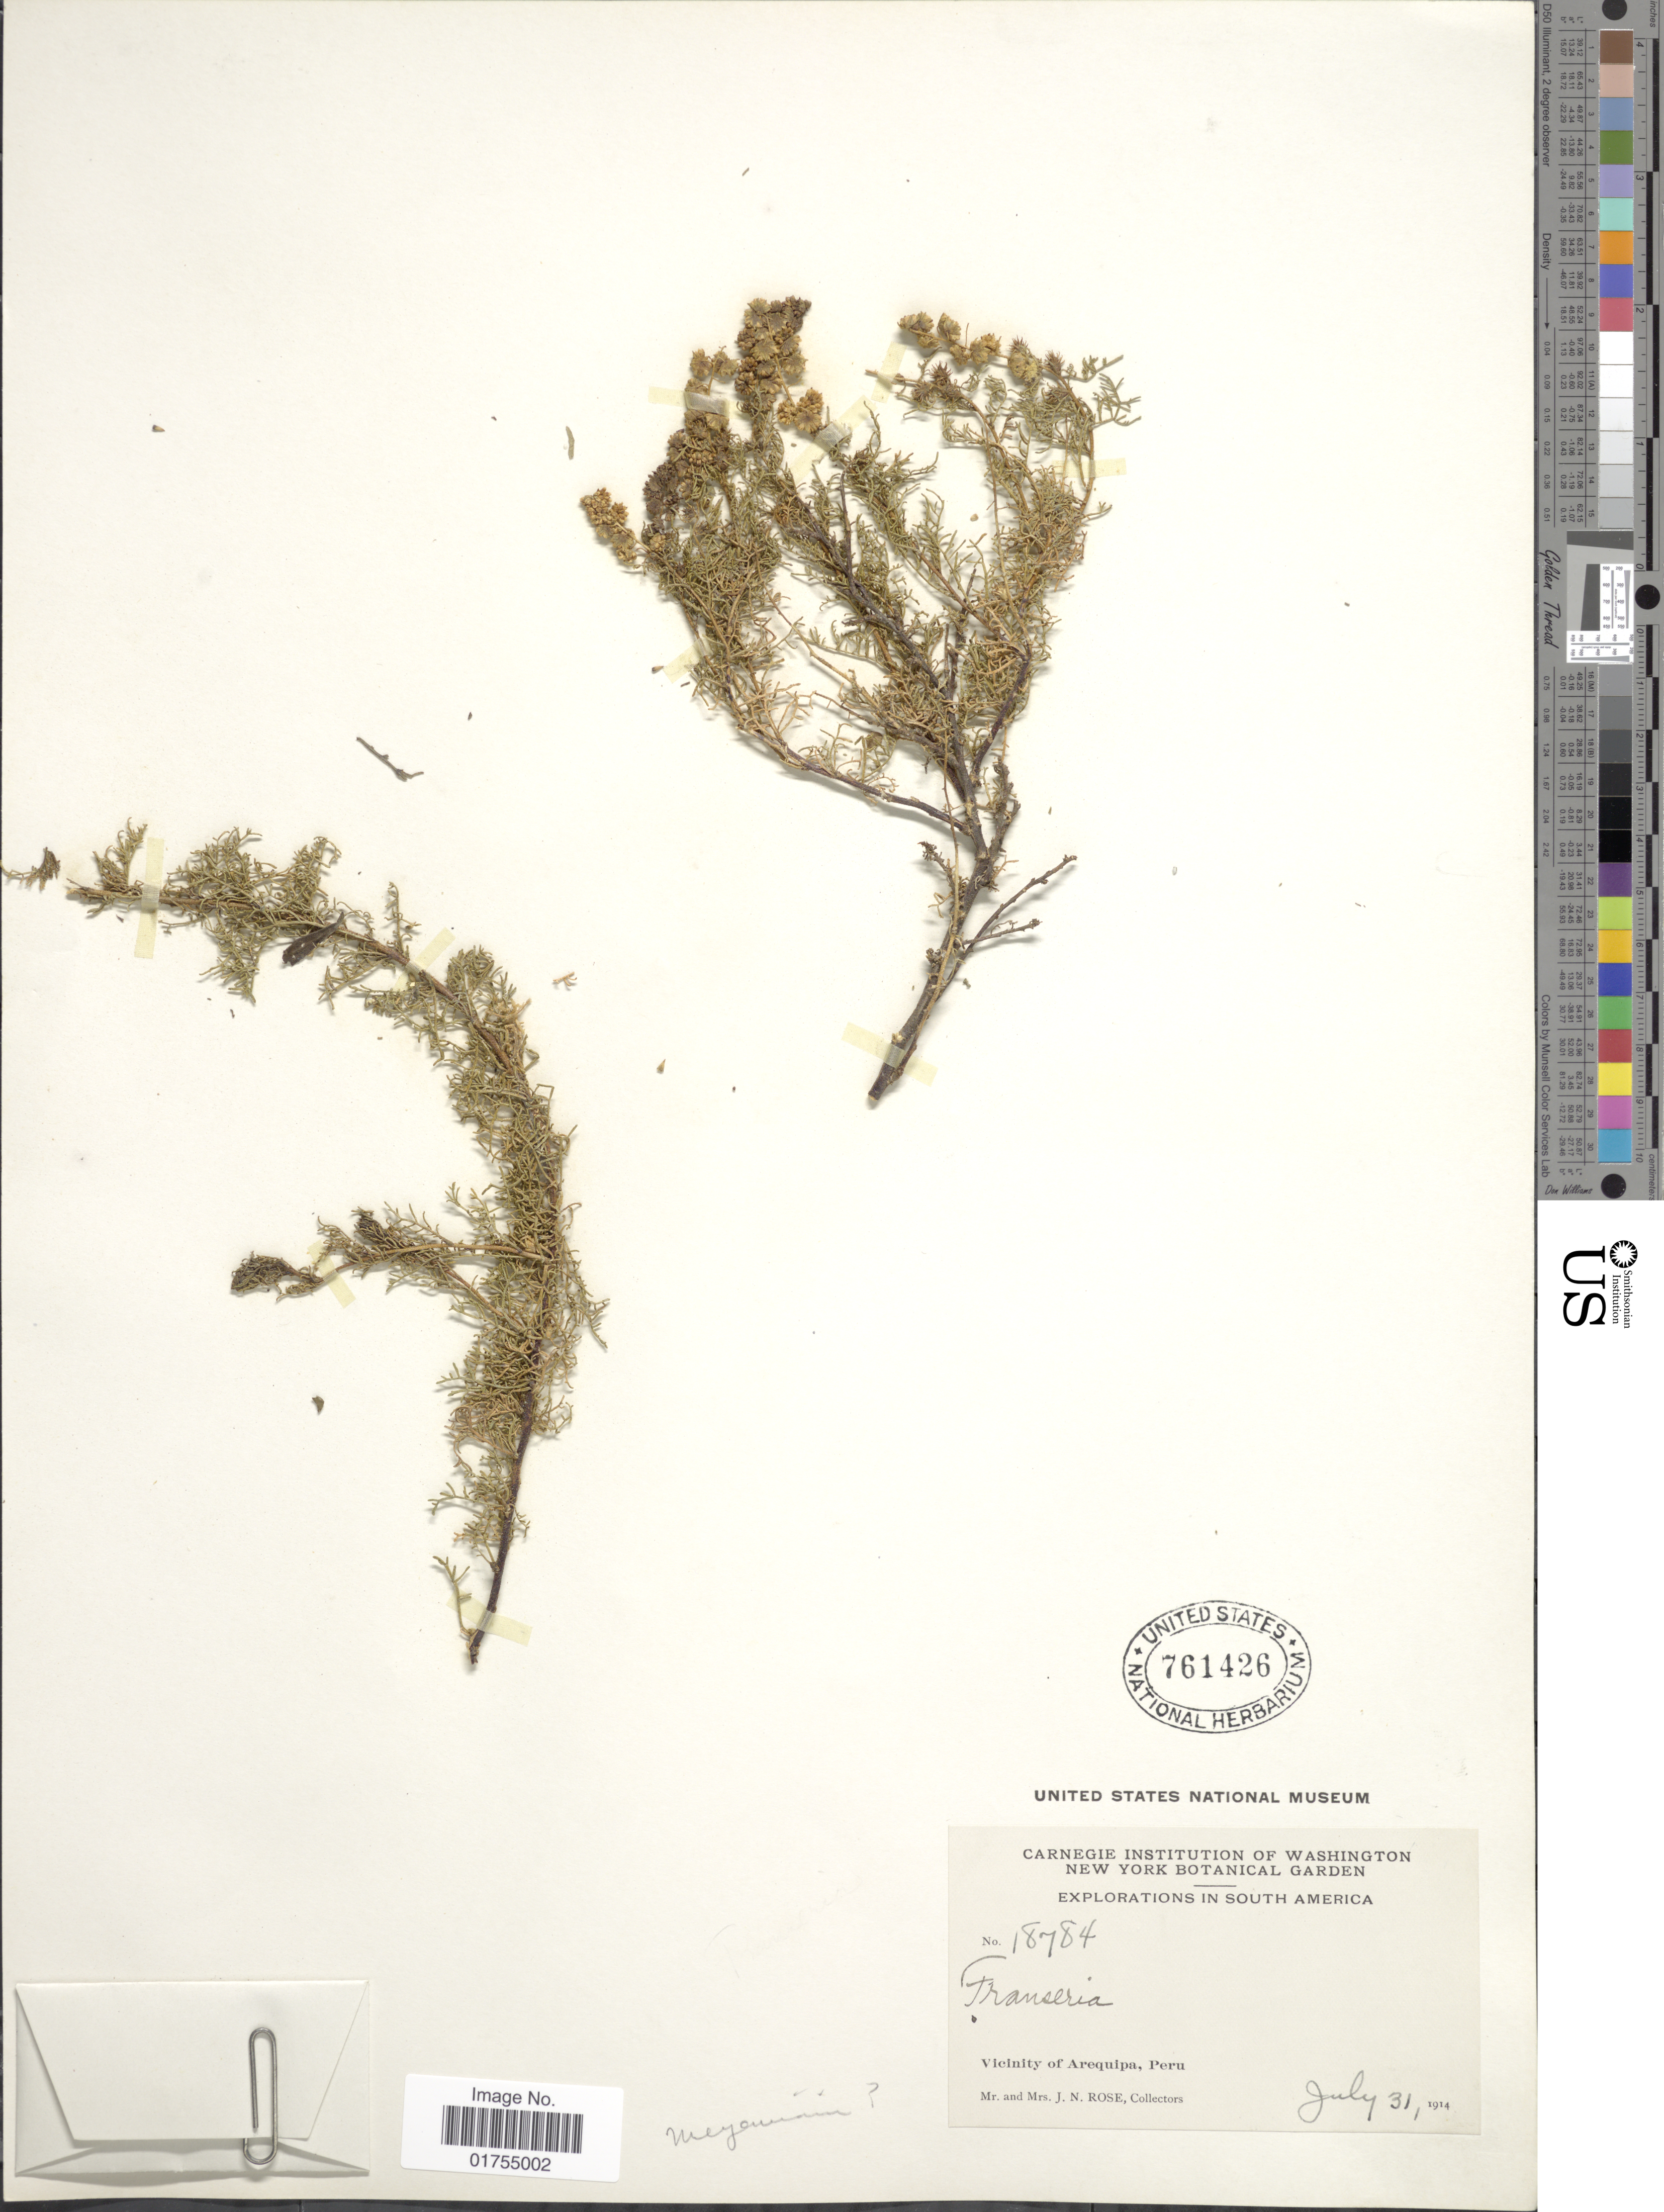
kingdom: Plantae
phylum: Tracheophyta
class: Magnoliopsida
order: Asterales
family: Asteraceae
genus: Franseria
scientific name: Franseria sp.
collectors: J. N. Rose & L. B. Rose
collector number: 18784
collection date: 1914-07-31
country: Peru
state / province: Arequipa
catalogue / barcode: US 761426